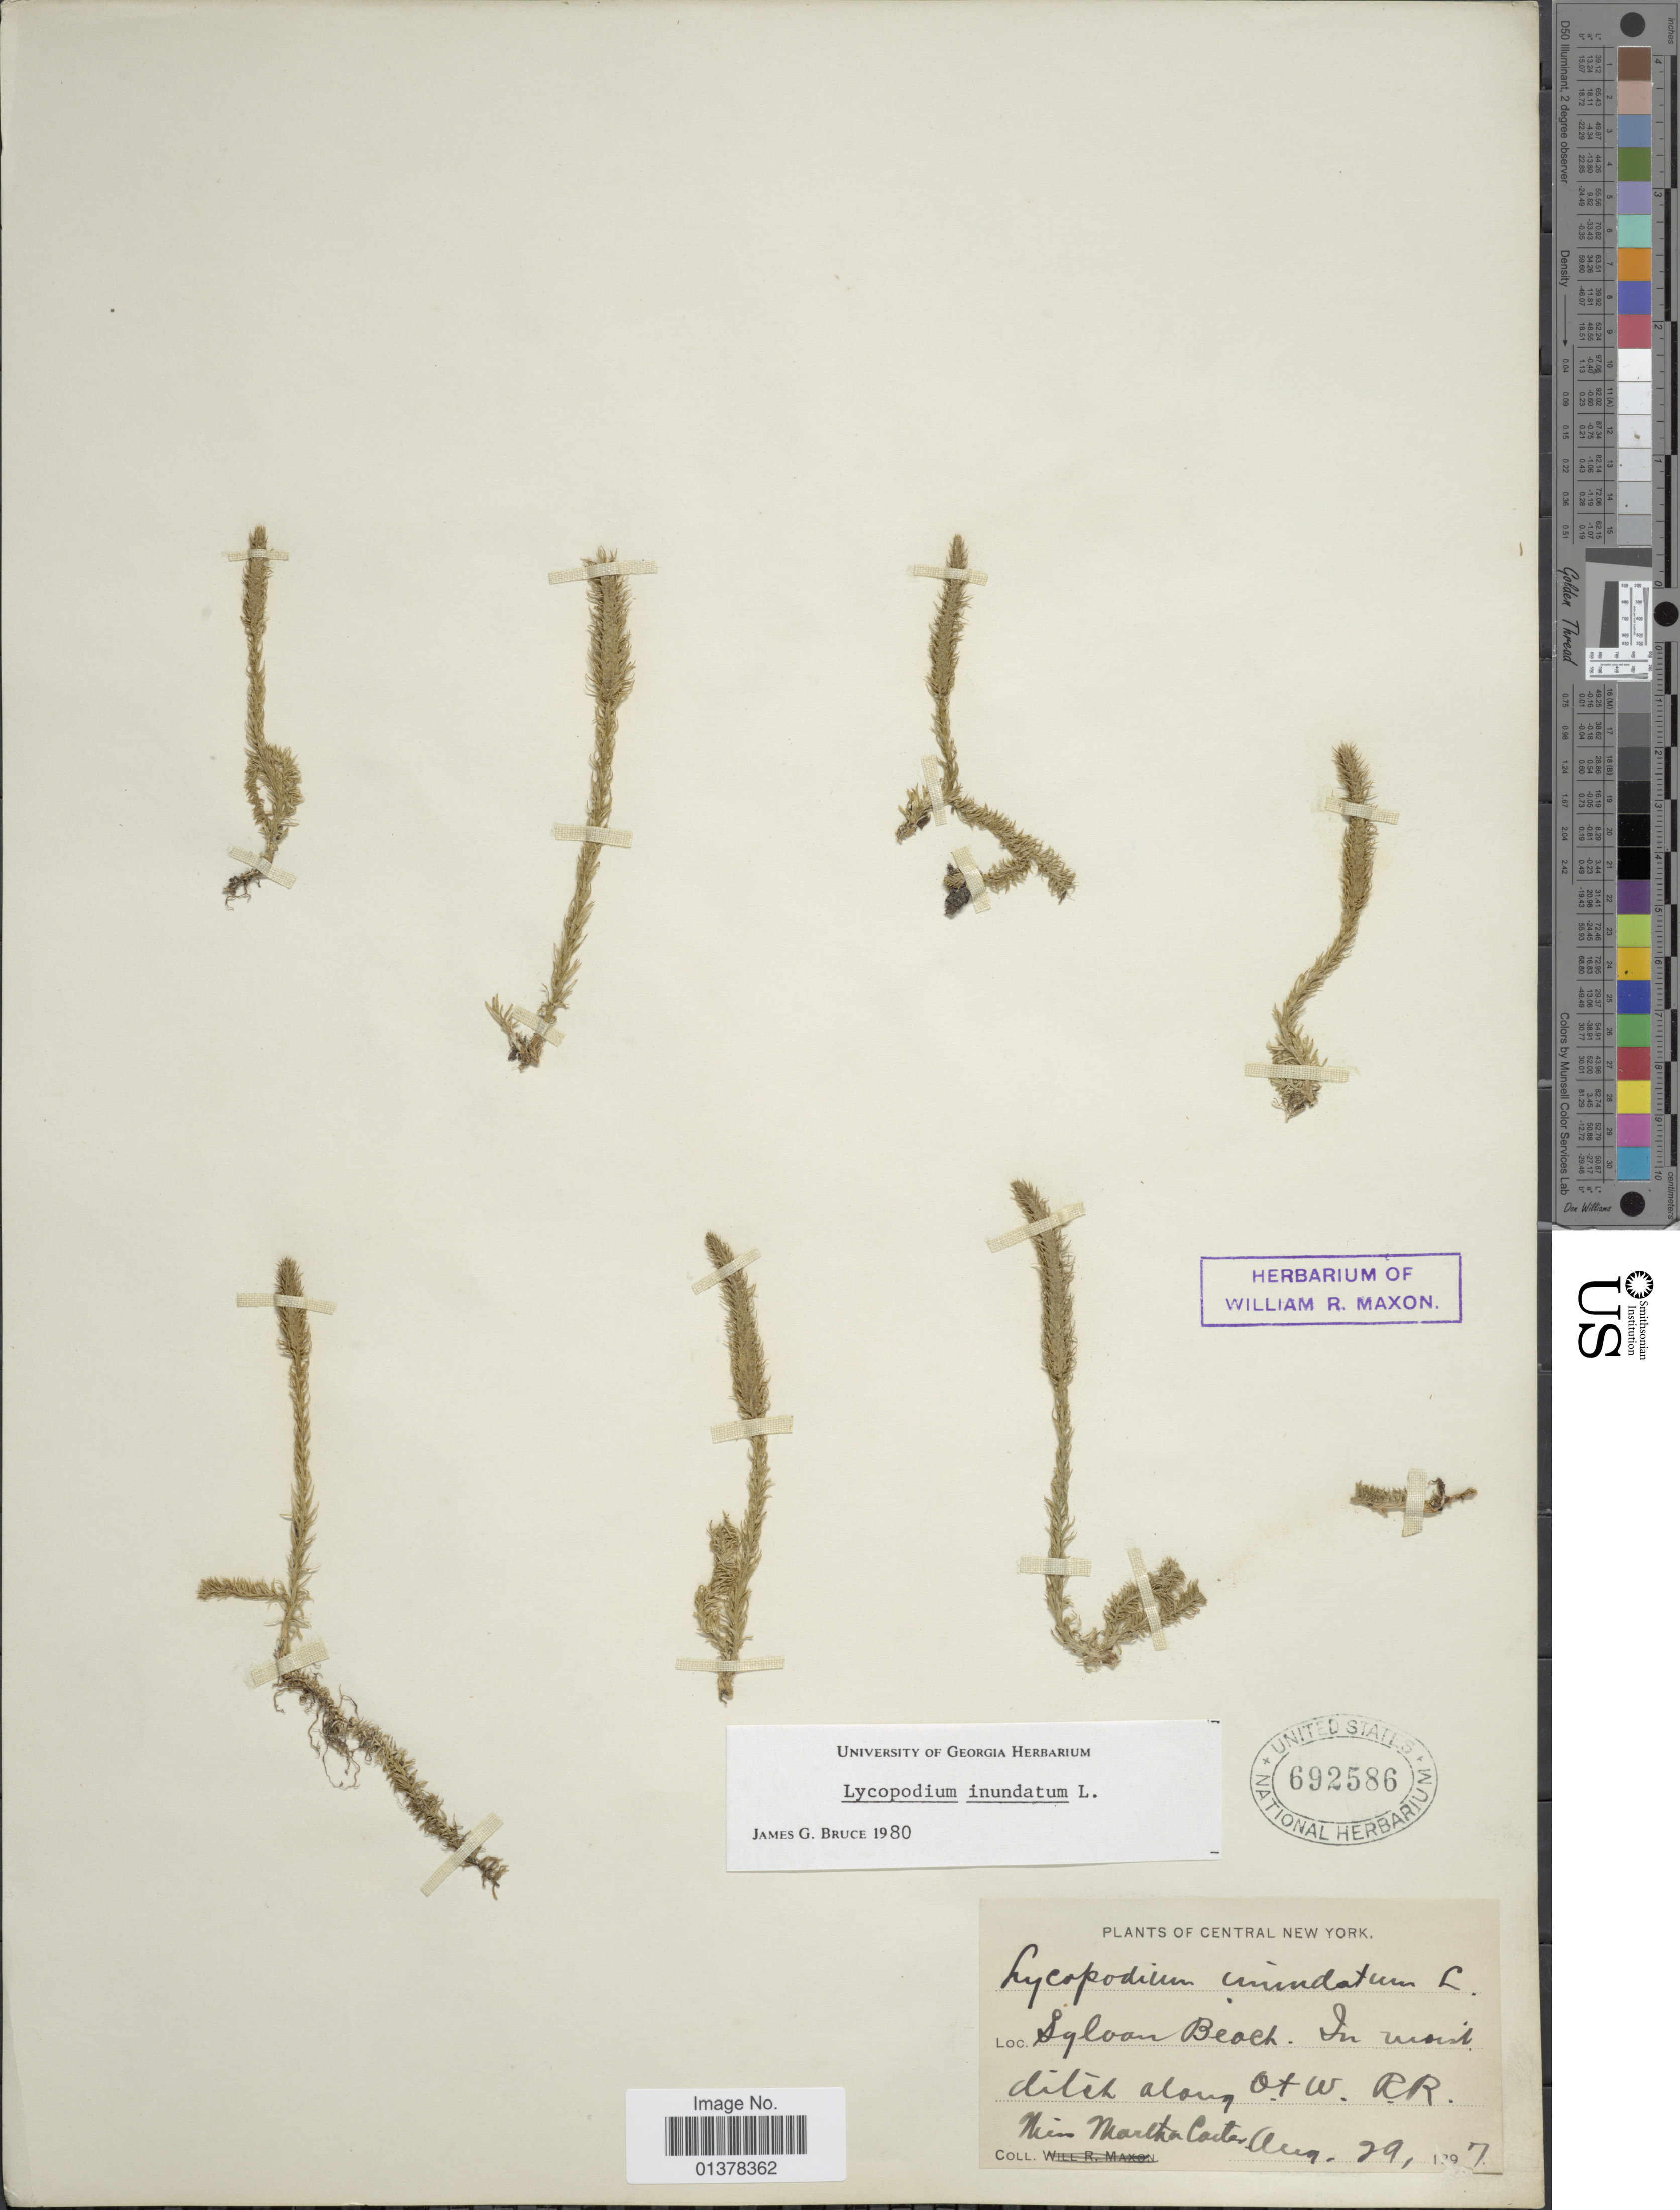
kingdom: Plantae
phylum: Tracheophyta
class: Lycopodiopsida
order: Lycopodiales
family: Lycopodiaceae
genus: Lycopodiella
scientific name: Lycopodiella inundata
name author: (L.) Holub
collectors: M. Coster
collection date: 1897-08-29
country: United States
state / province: New York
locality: Sylvan Beach, in moist ditch along O. & W. R.R.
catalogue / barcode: US 692586